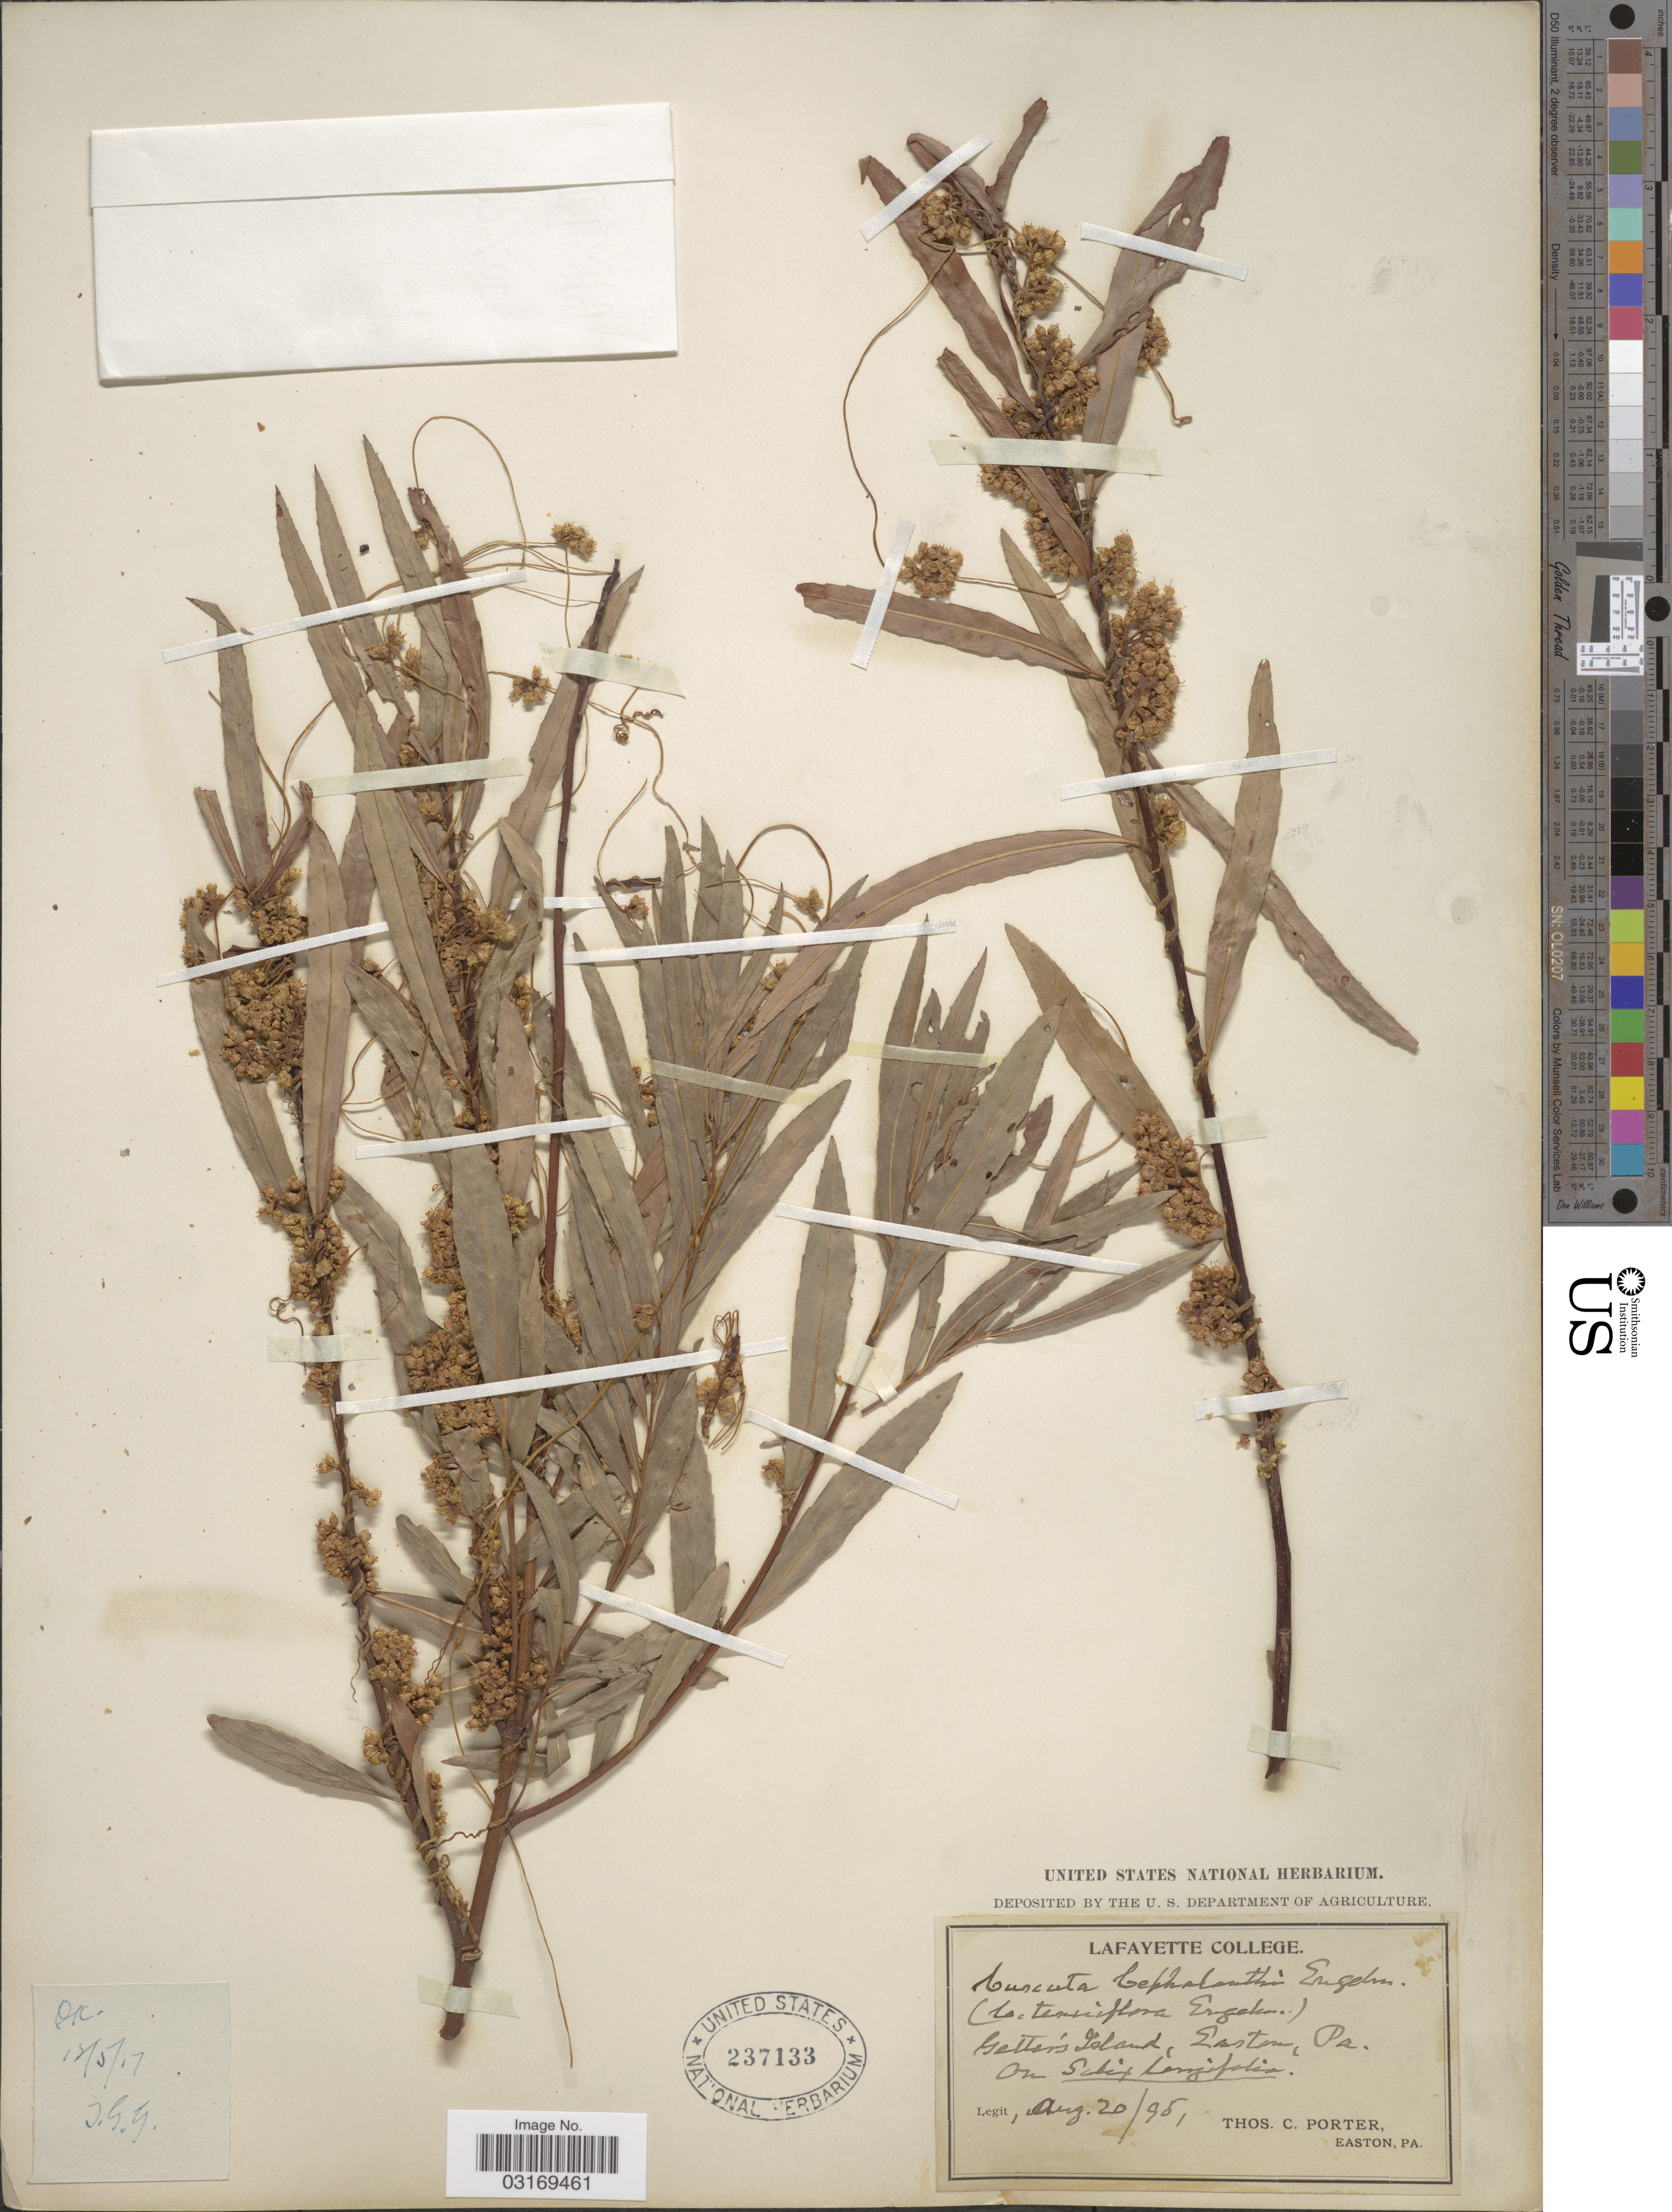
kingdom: Plantae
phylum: Tracheophyta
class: Magnoliopsida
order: Solanales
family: Convolvulaceae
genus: Cuscuta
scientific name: Cuscuta cephalanthi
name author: Engelm.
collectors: T. Porter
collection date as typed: Transcribed d/m/y: 20/8/95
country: United States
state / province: Pennsylvania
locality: Gelter's Island, Easton.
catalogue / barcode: US 237133